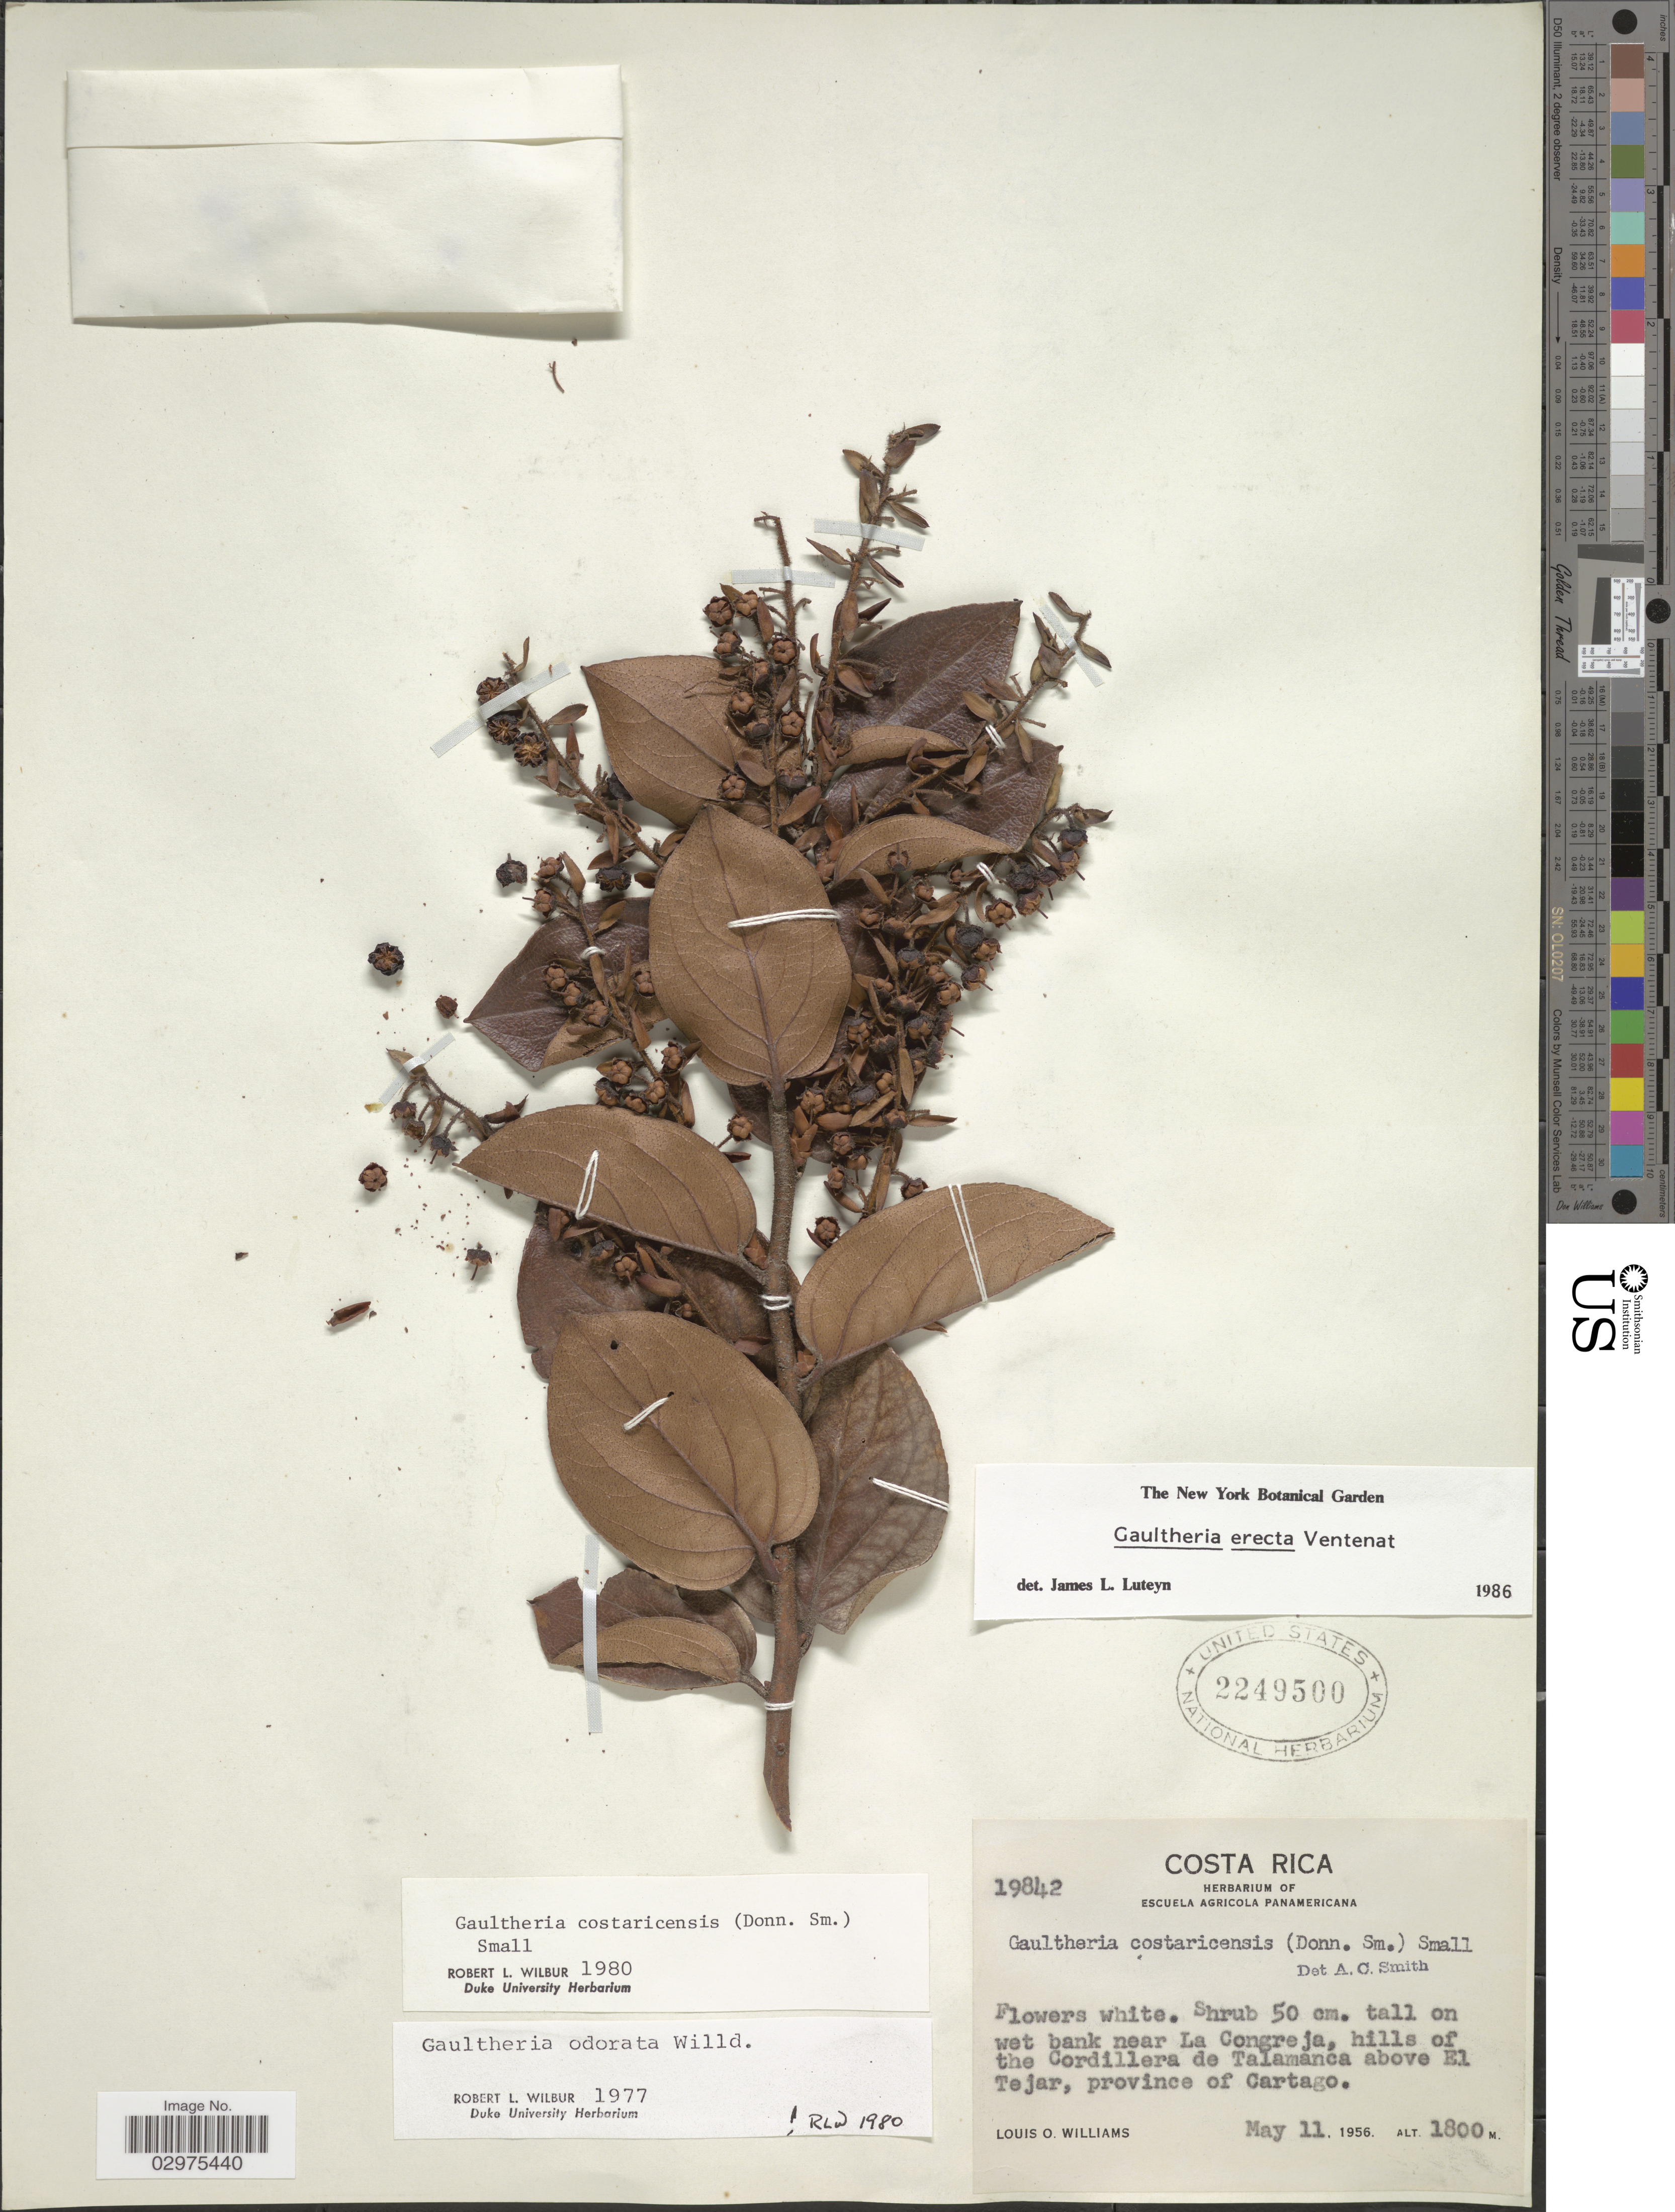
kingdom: Plantae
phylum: Tracheophyta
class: Magnoliopsida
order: Ericales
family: Ericaceae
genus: Gaultheria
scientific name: Gaultheria erecta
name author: Vent.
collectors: L. O. Williams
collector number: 19842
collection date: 1956-05-11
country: Costa Rica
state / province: Cartago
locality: On wet bank near La Congreja, hills of the Cordillera de Talamanca above El Tejar.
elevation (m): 1800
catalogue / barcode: US 2249500